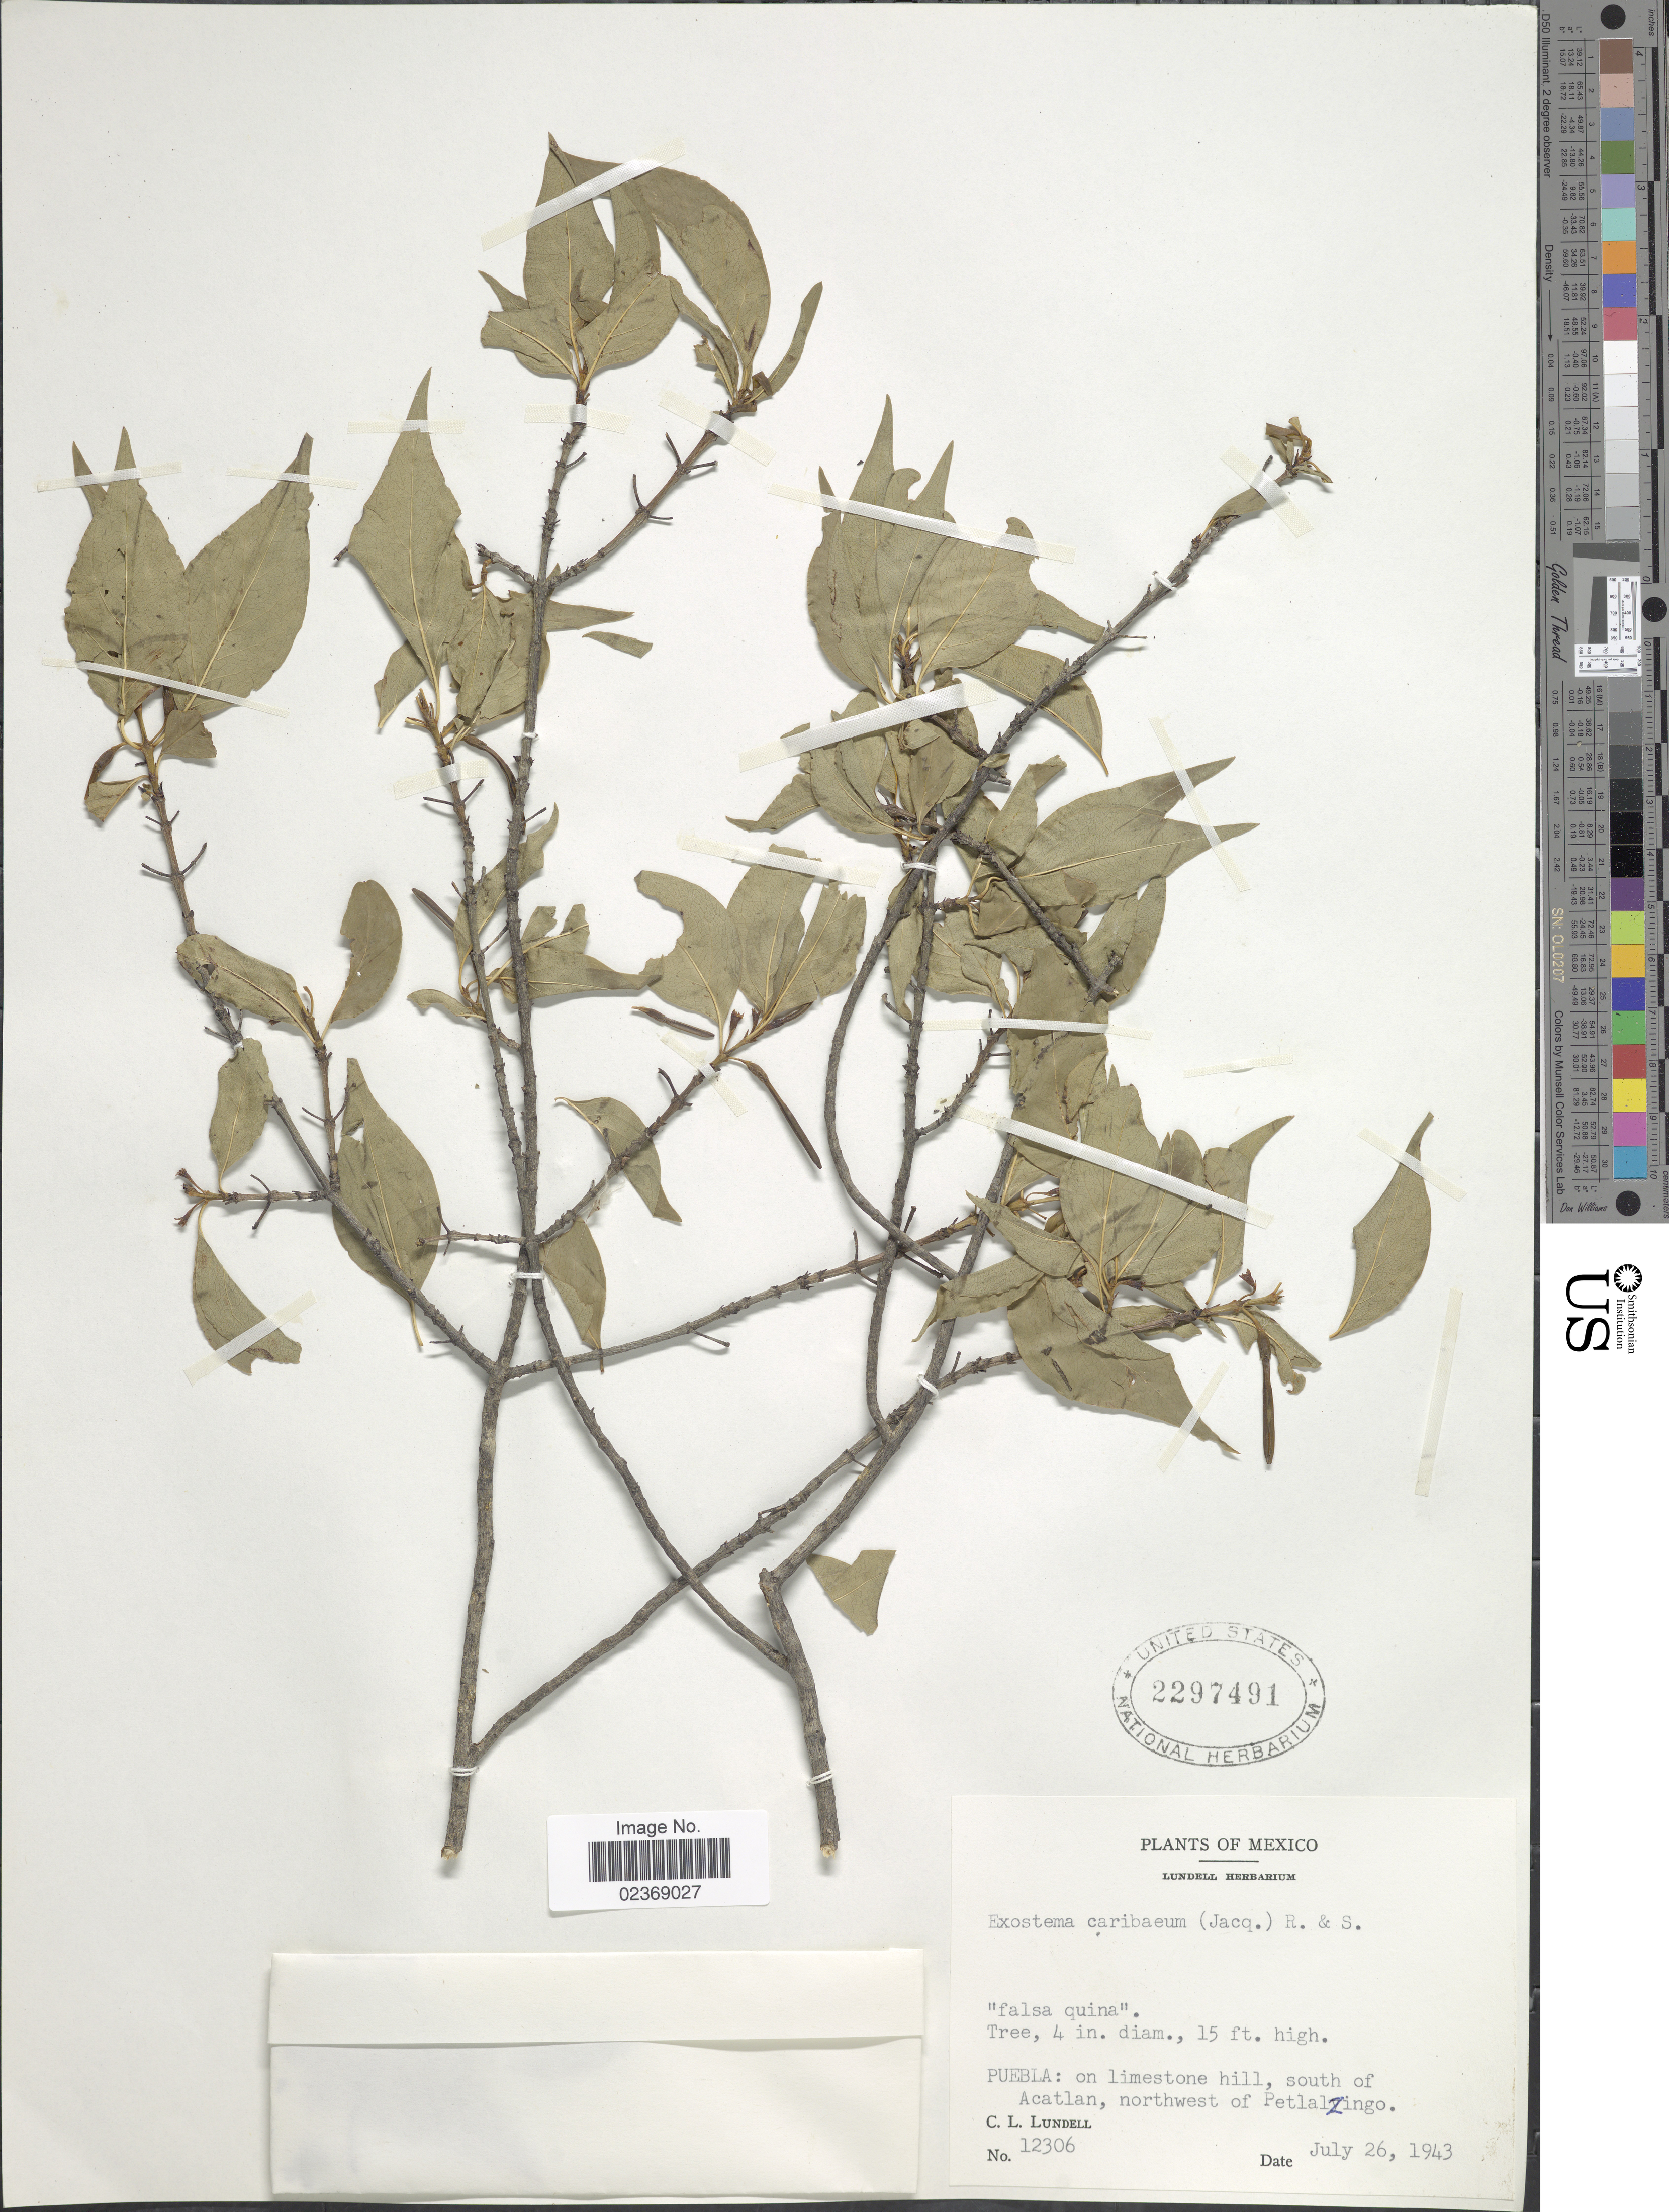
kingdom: Plantae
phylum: Tracheophyta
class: Magnoliopsida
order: Gentianales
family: Rubiaceae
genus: Exostema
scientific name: Exostema caribaeum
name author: (Jacq.) Roem. & Schult.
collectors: C. L. Lundell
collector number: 12306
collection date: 1943-07-26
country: Mexico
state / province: Puebla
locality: On limestone hill, south of Acatlan, northwest of Petlalzingo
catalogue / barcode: US 2297491